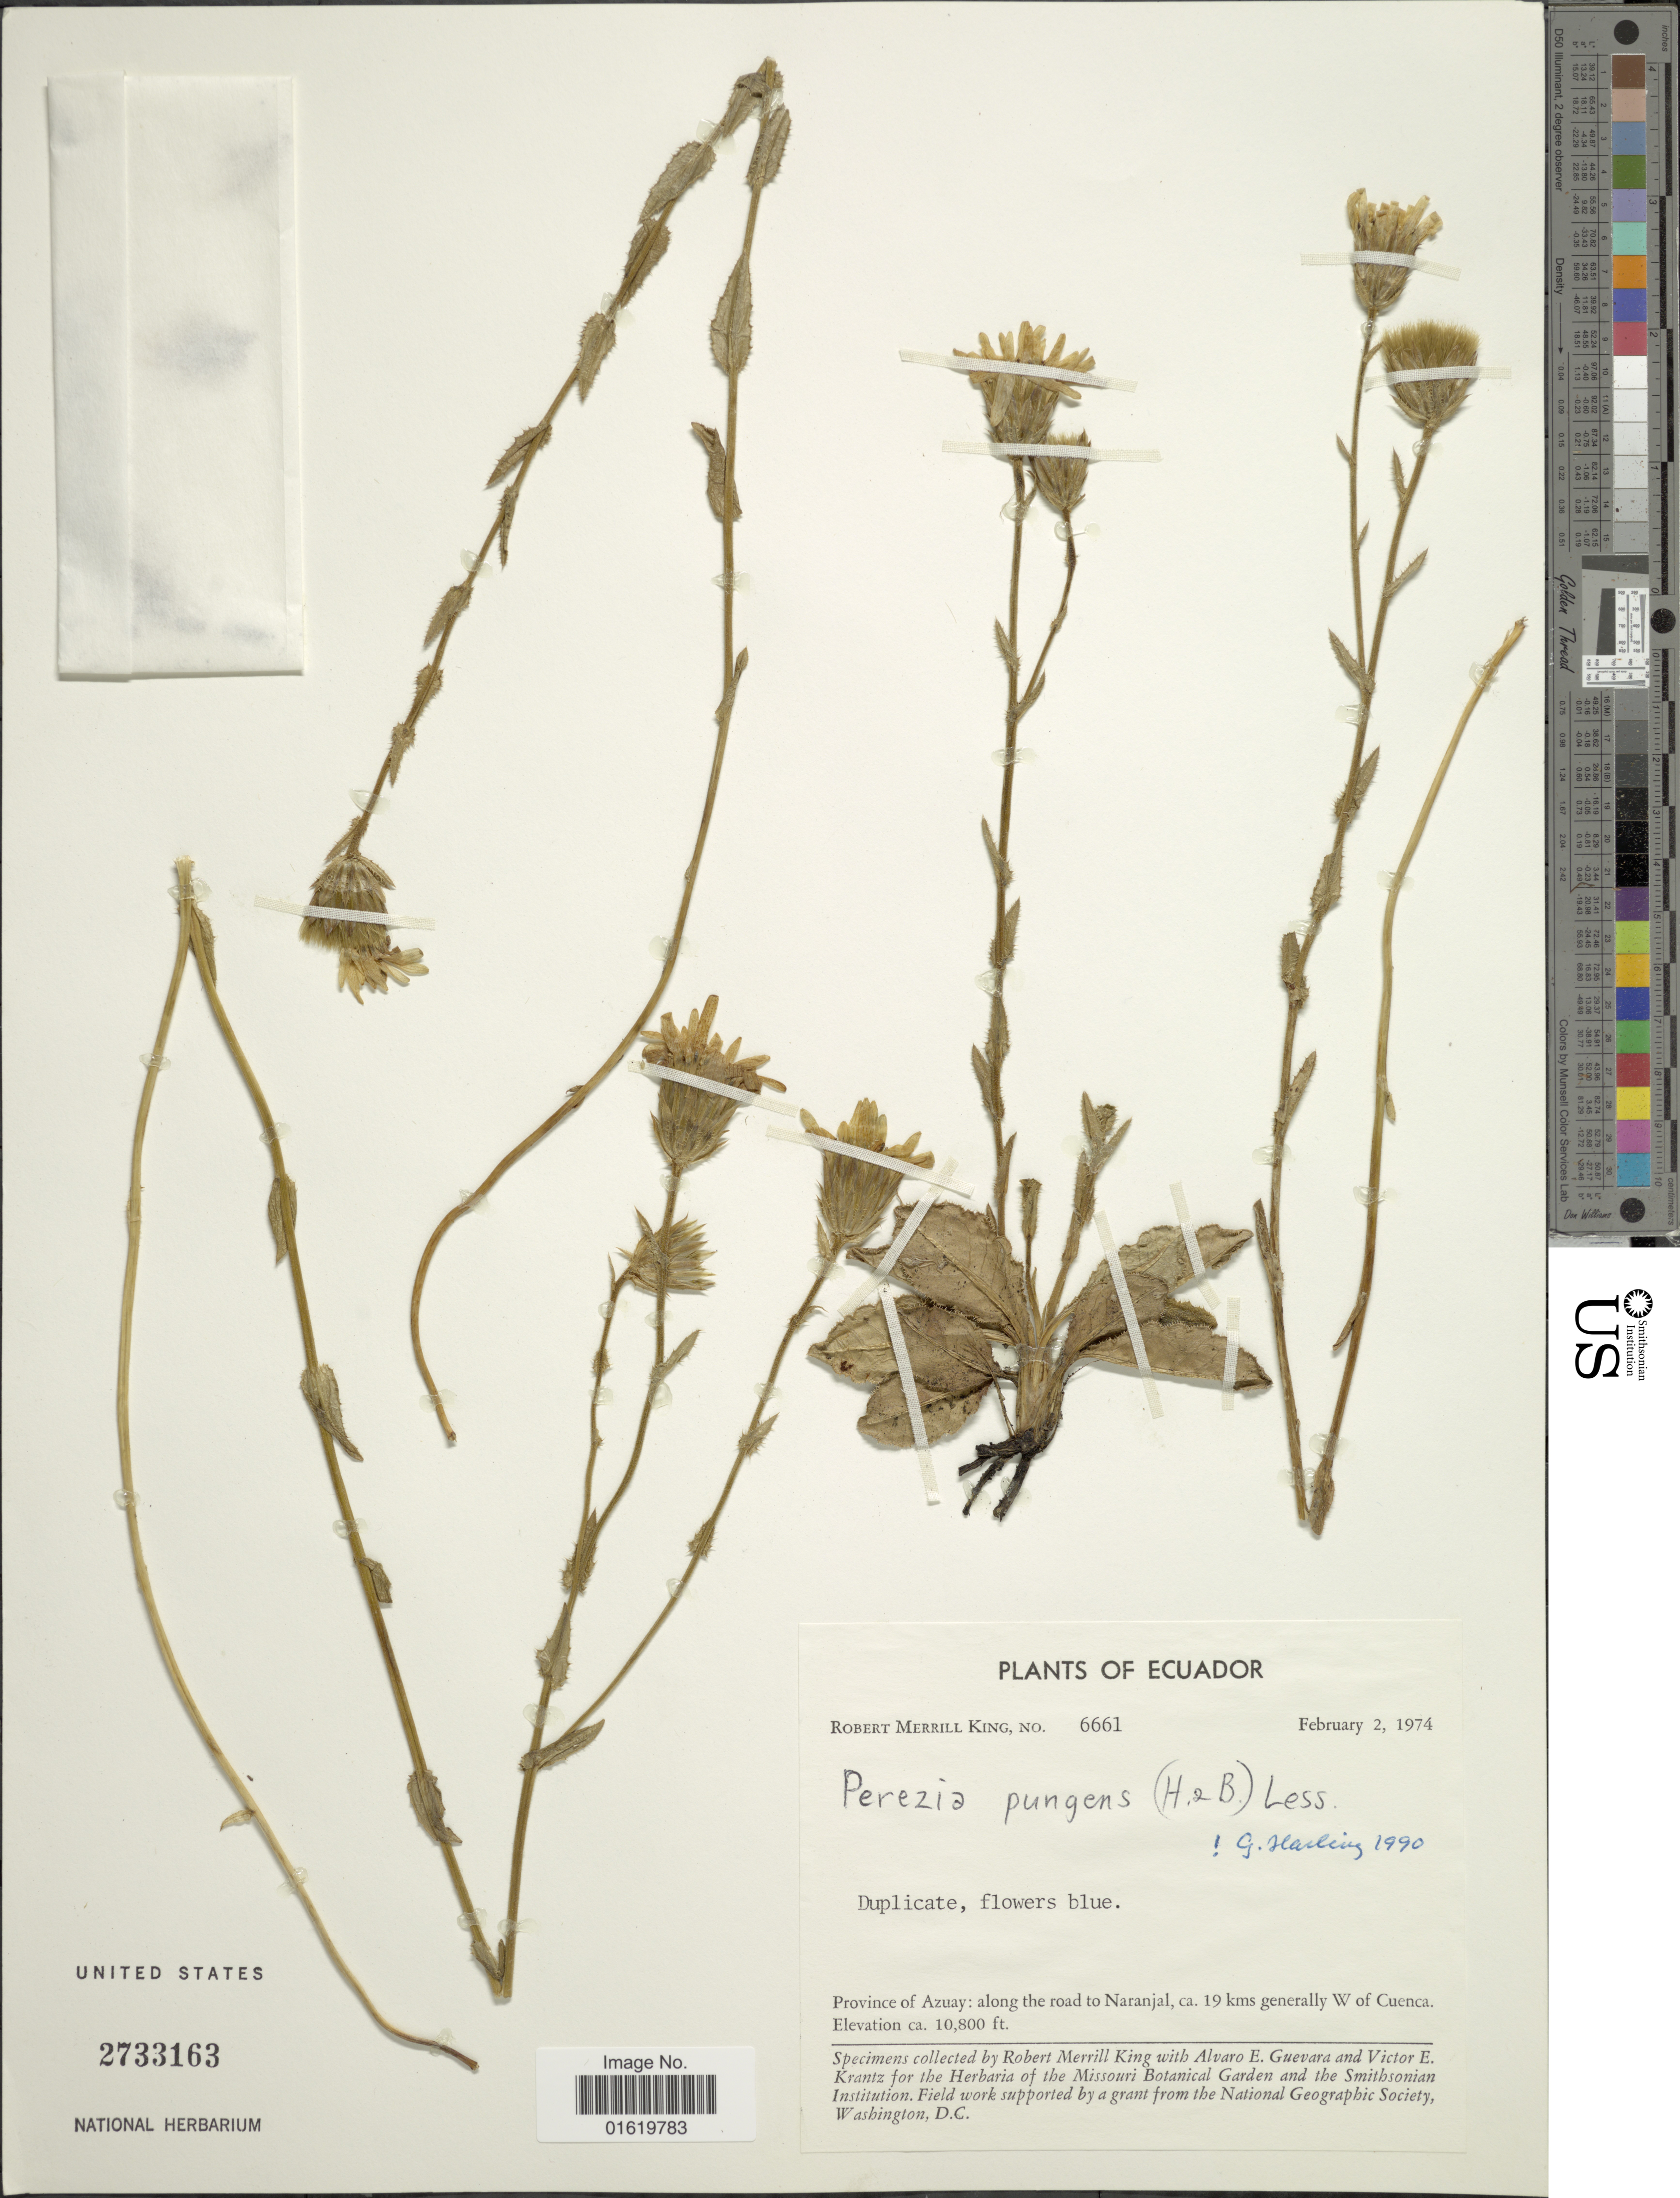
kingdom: Plantae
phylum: Tracheophyta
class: Magnoliopsida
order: Asterales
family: Asteraceae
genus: Perezia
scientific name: Perezia pungens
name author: (Humb. & Bonpl.) Less.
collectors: R. M. King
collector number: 6661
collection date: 1974-02-02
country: Ecuador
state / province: Azuay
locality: Province of Azuay: along the road to Naranjal, ca. 19 kms generally W of Cuenca.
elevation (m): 3292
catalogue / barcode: US 2733163